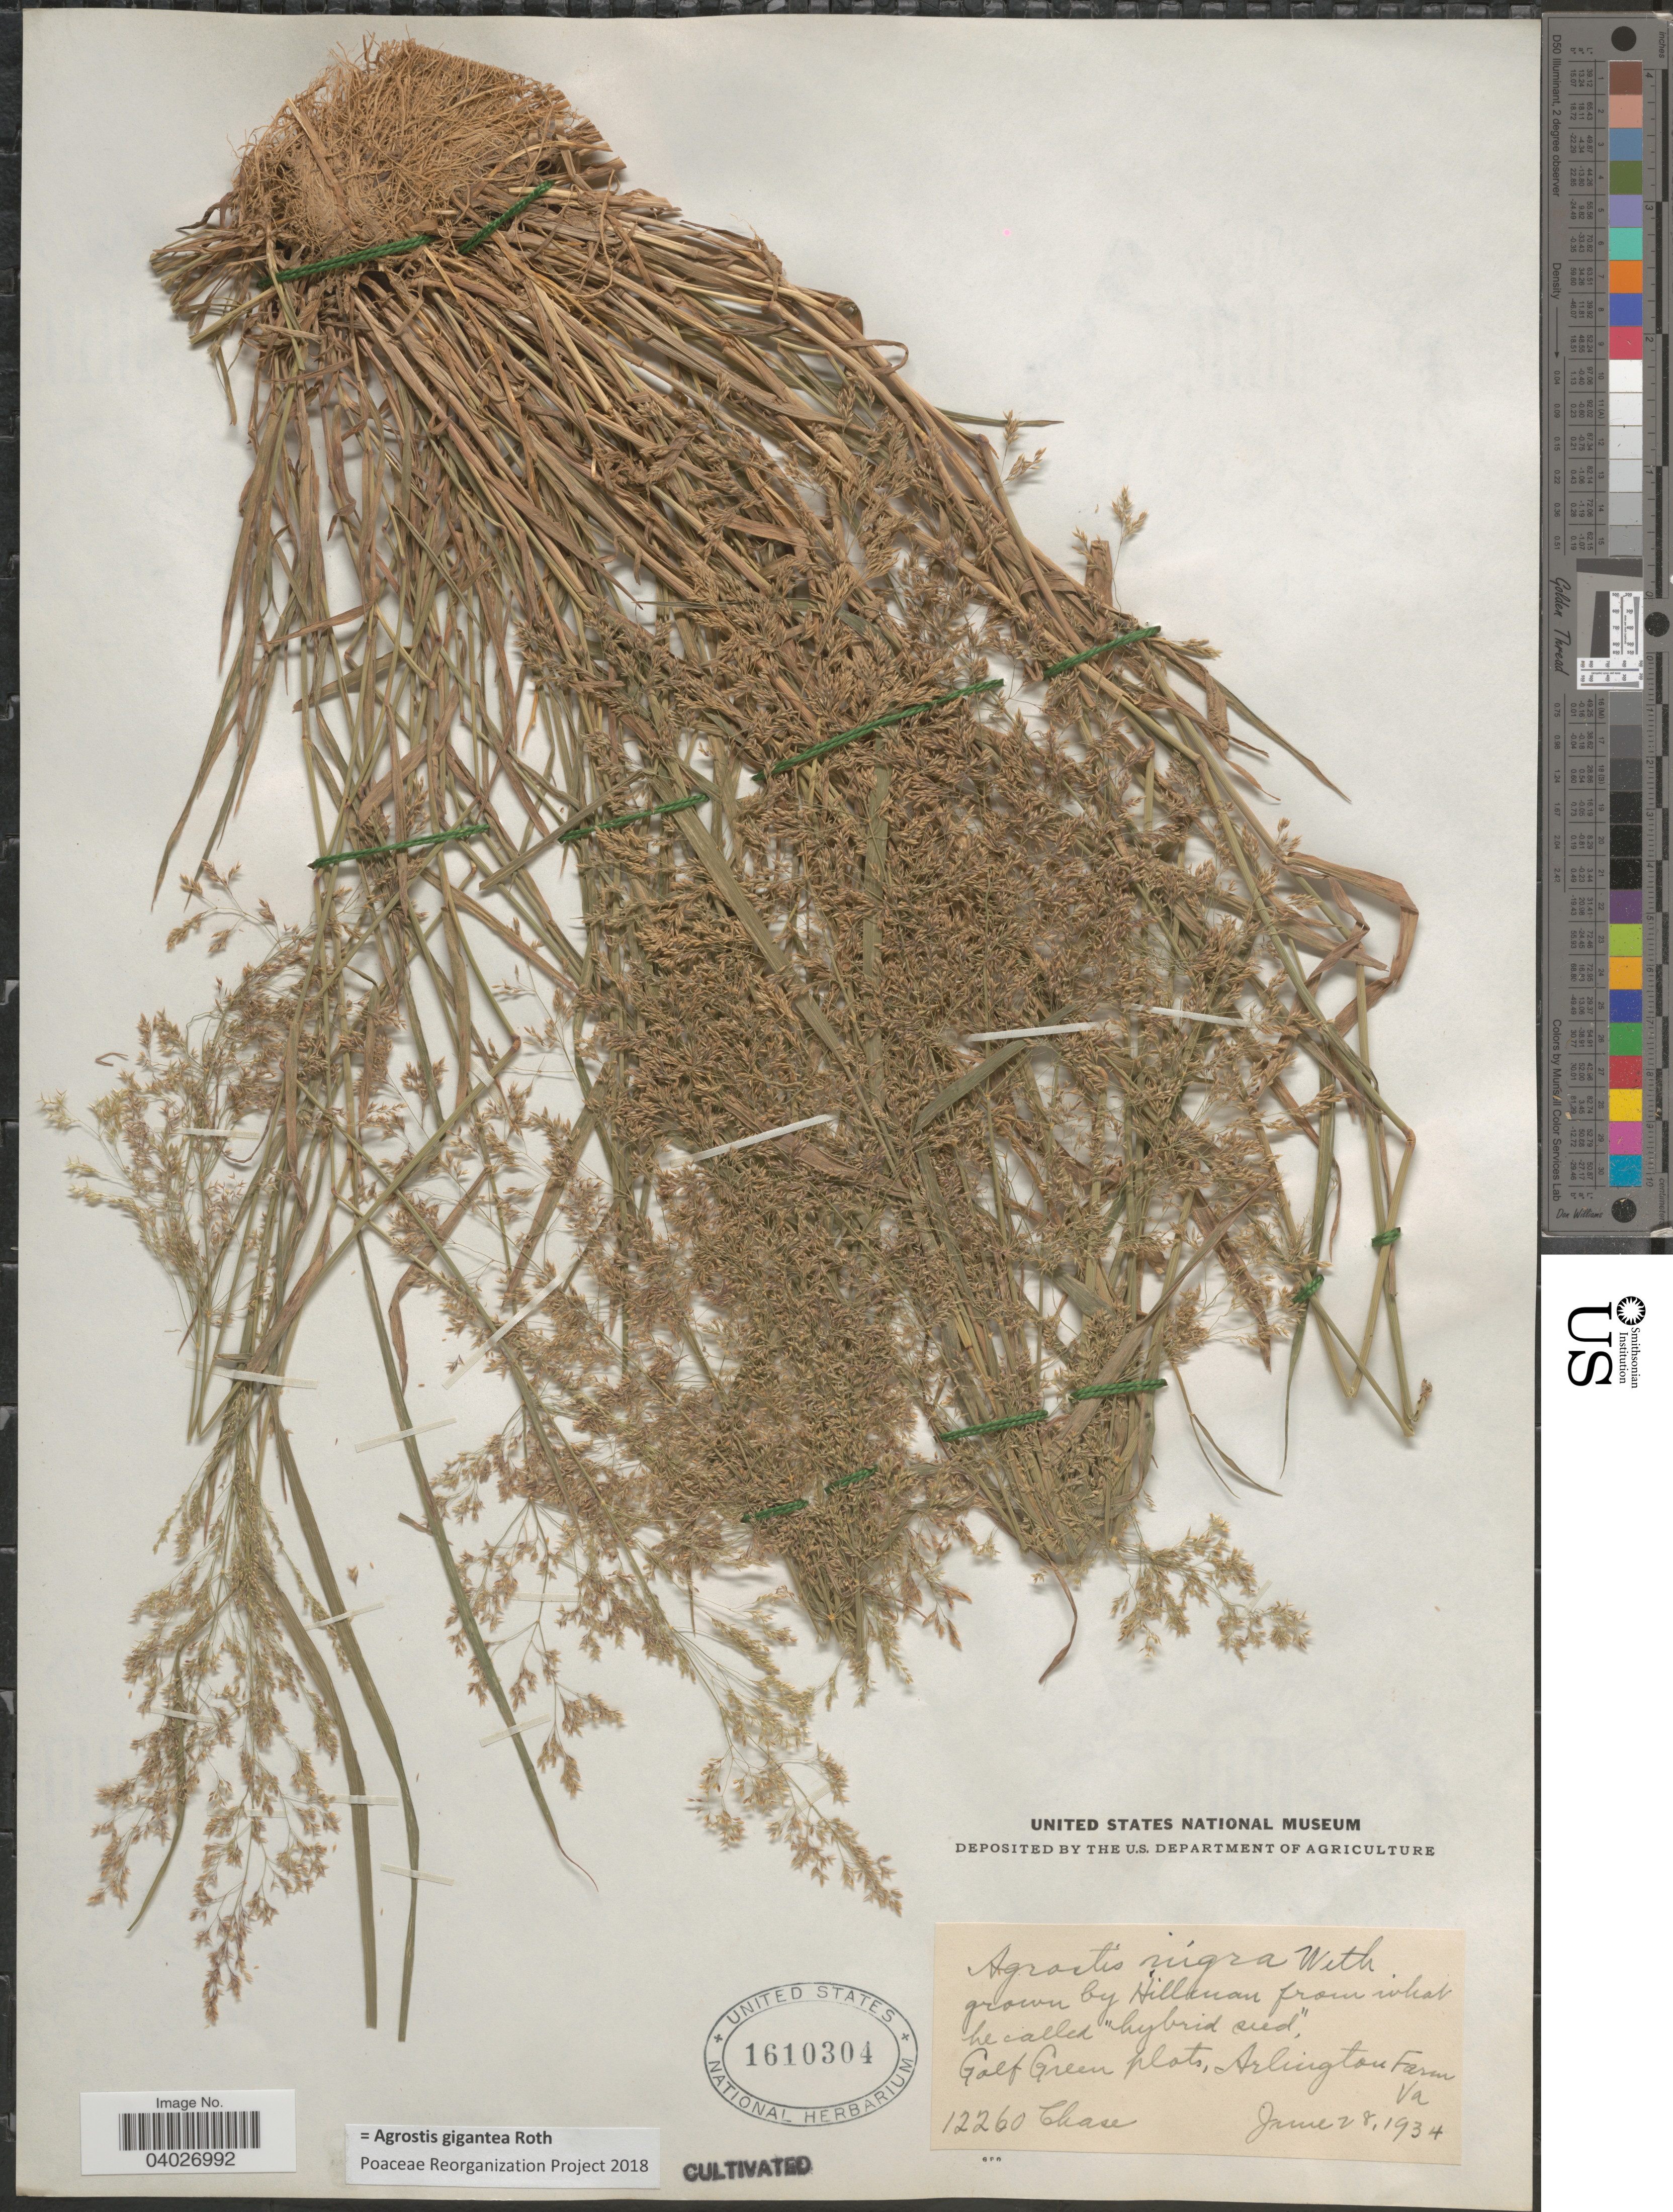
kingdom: Plantae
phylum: Tracheophyta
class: Liliopsida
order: Poales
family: Poaceae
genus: Agrostis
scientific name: Agrostis gigantea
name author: Roth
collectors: Chase, --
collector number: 12260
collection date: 1934-06-28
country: United States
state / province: Virginia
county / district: Arlington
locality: Golf Green plats, Arlington Farm.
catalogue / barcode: US 1610304